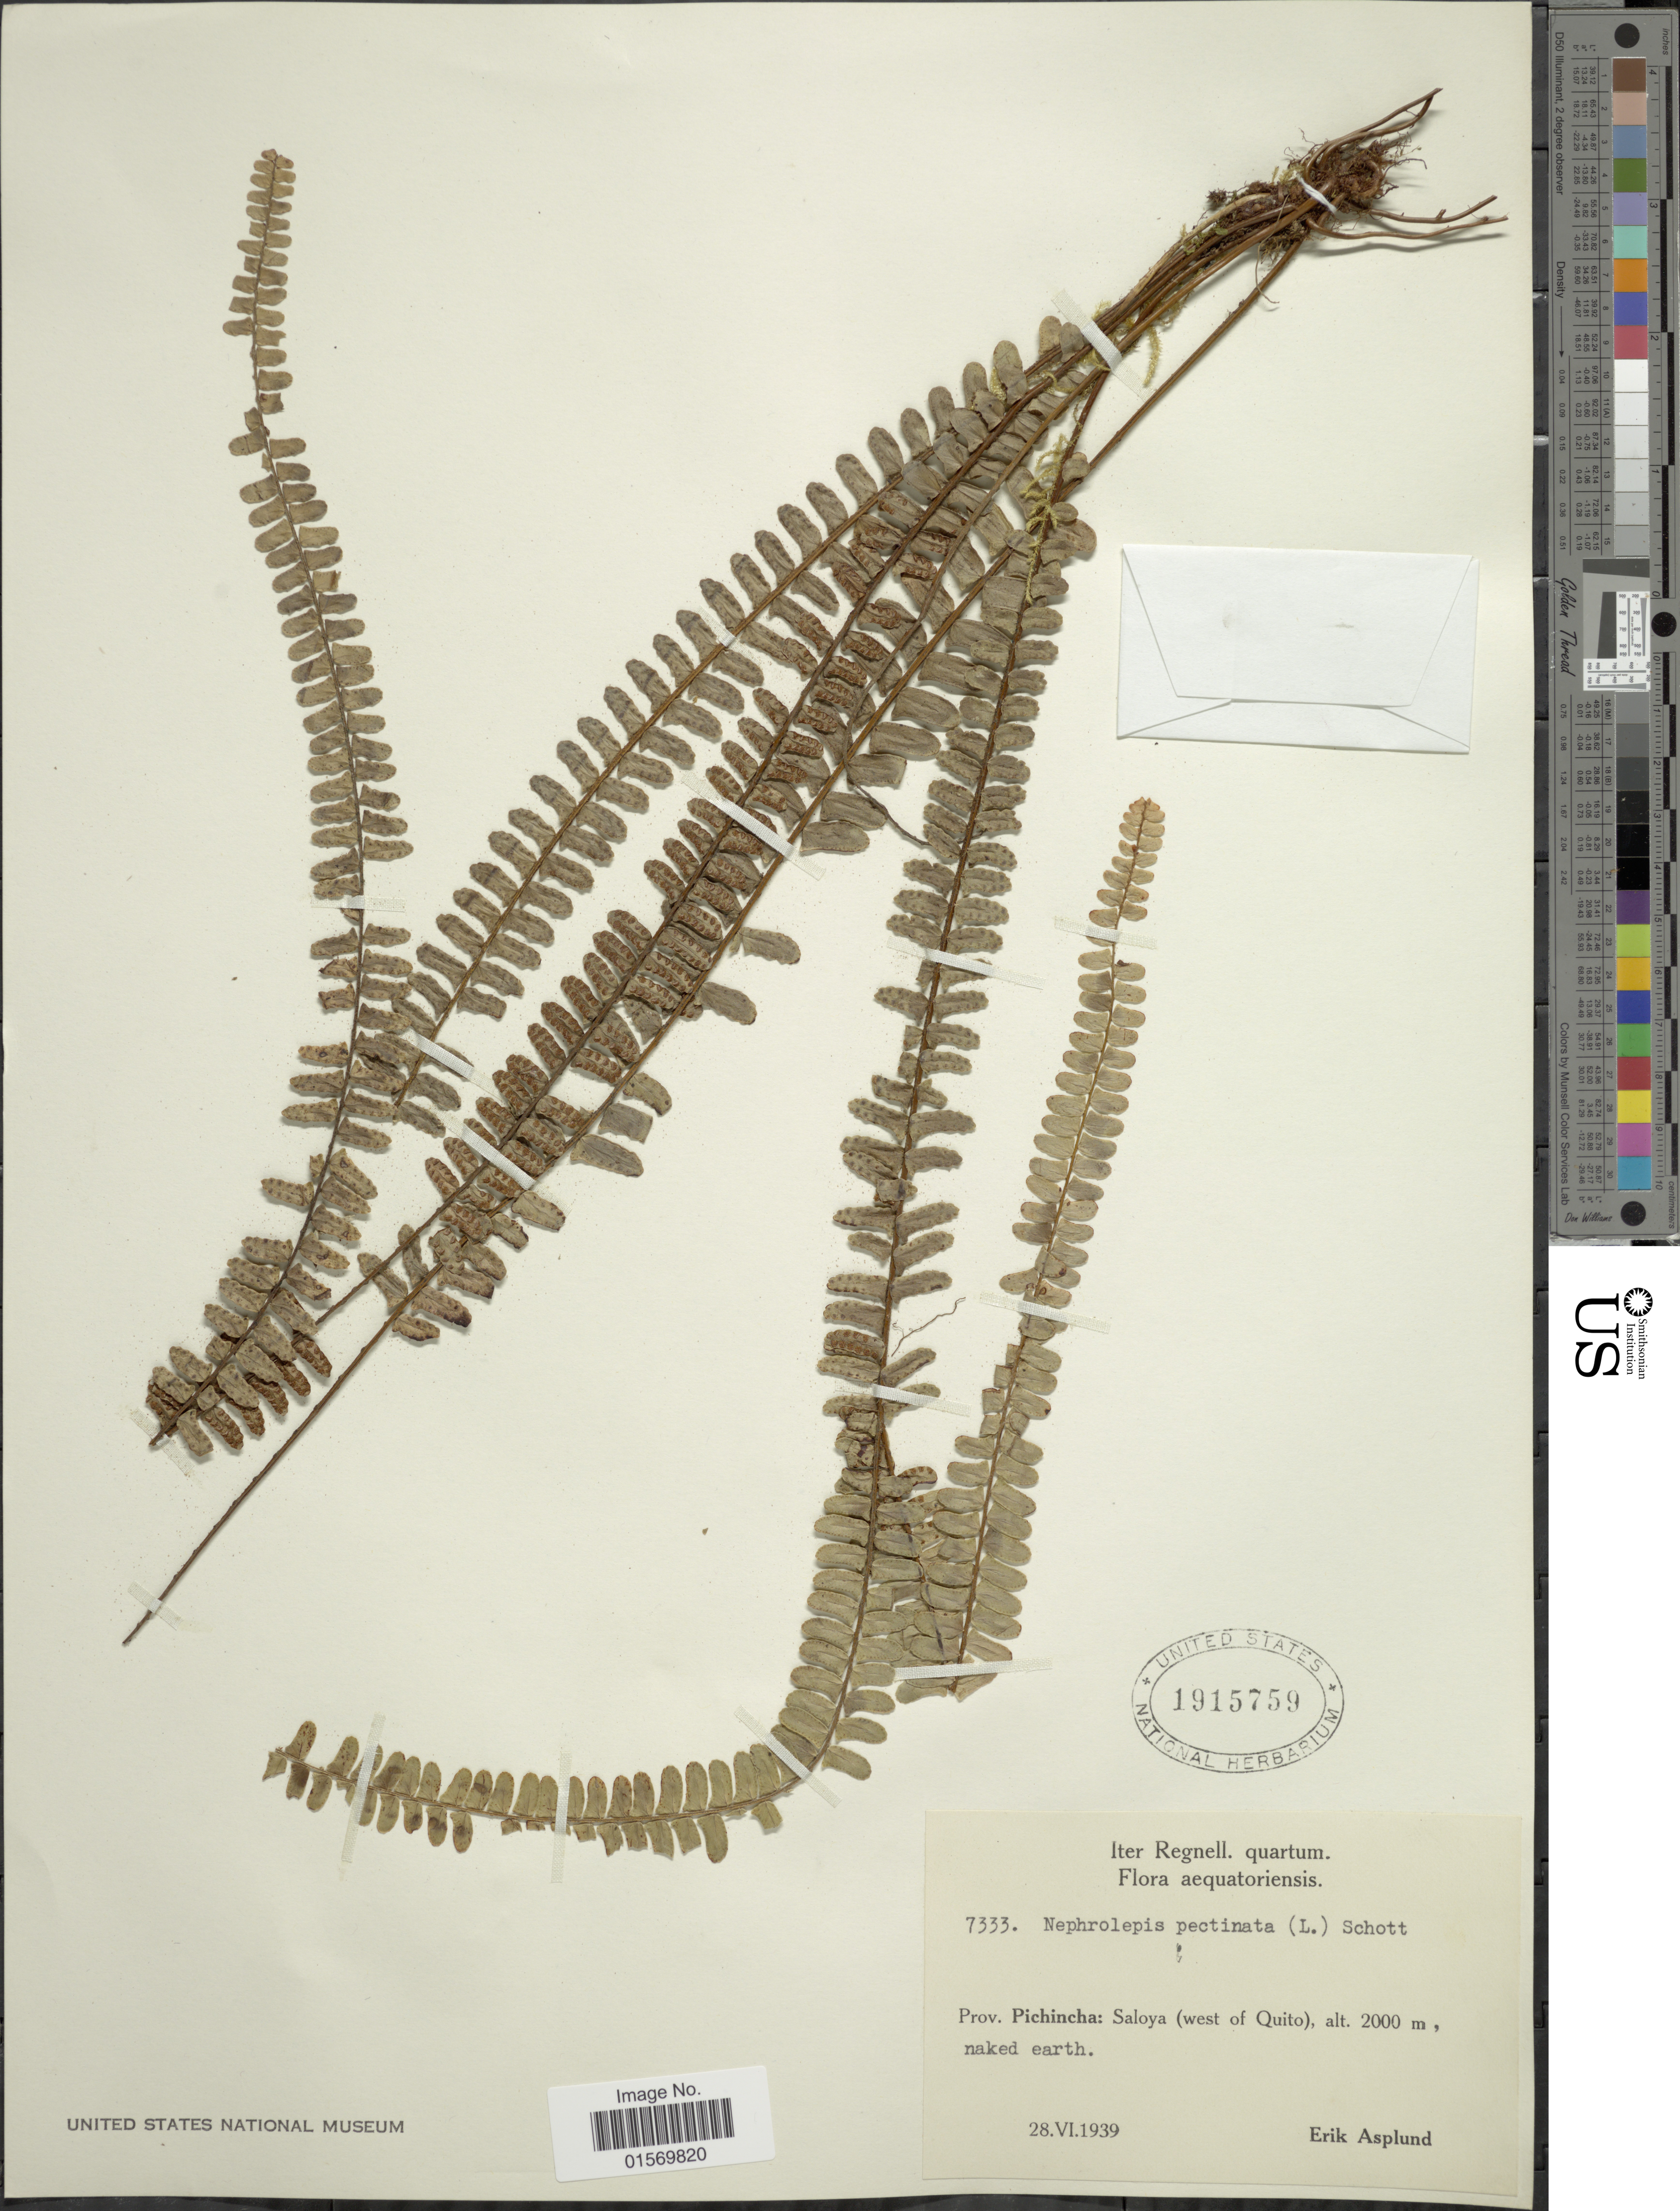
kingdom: Plantae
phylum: Tracheophyta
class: Polypodiopsida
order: Polypodiales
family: Nephrolepidaceae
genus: Nephrolepis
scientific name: Nephrolepis pectinata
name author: (Willd.) Schott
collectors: E. Asplund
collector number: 7333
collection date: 1939-06-28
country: Ecuador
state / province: Pichincha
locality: Saloya (west of Quito), naked earth.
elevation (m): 2000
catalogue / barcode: US 1915759